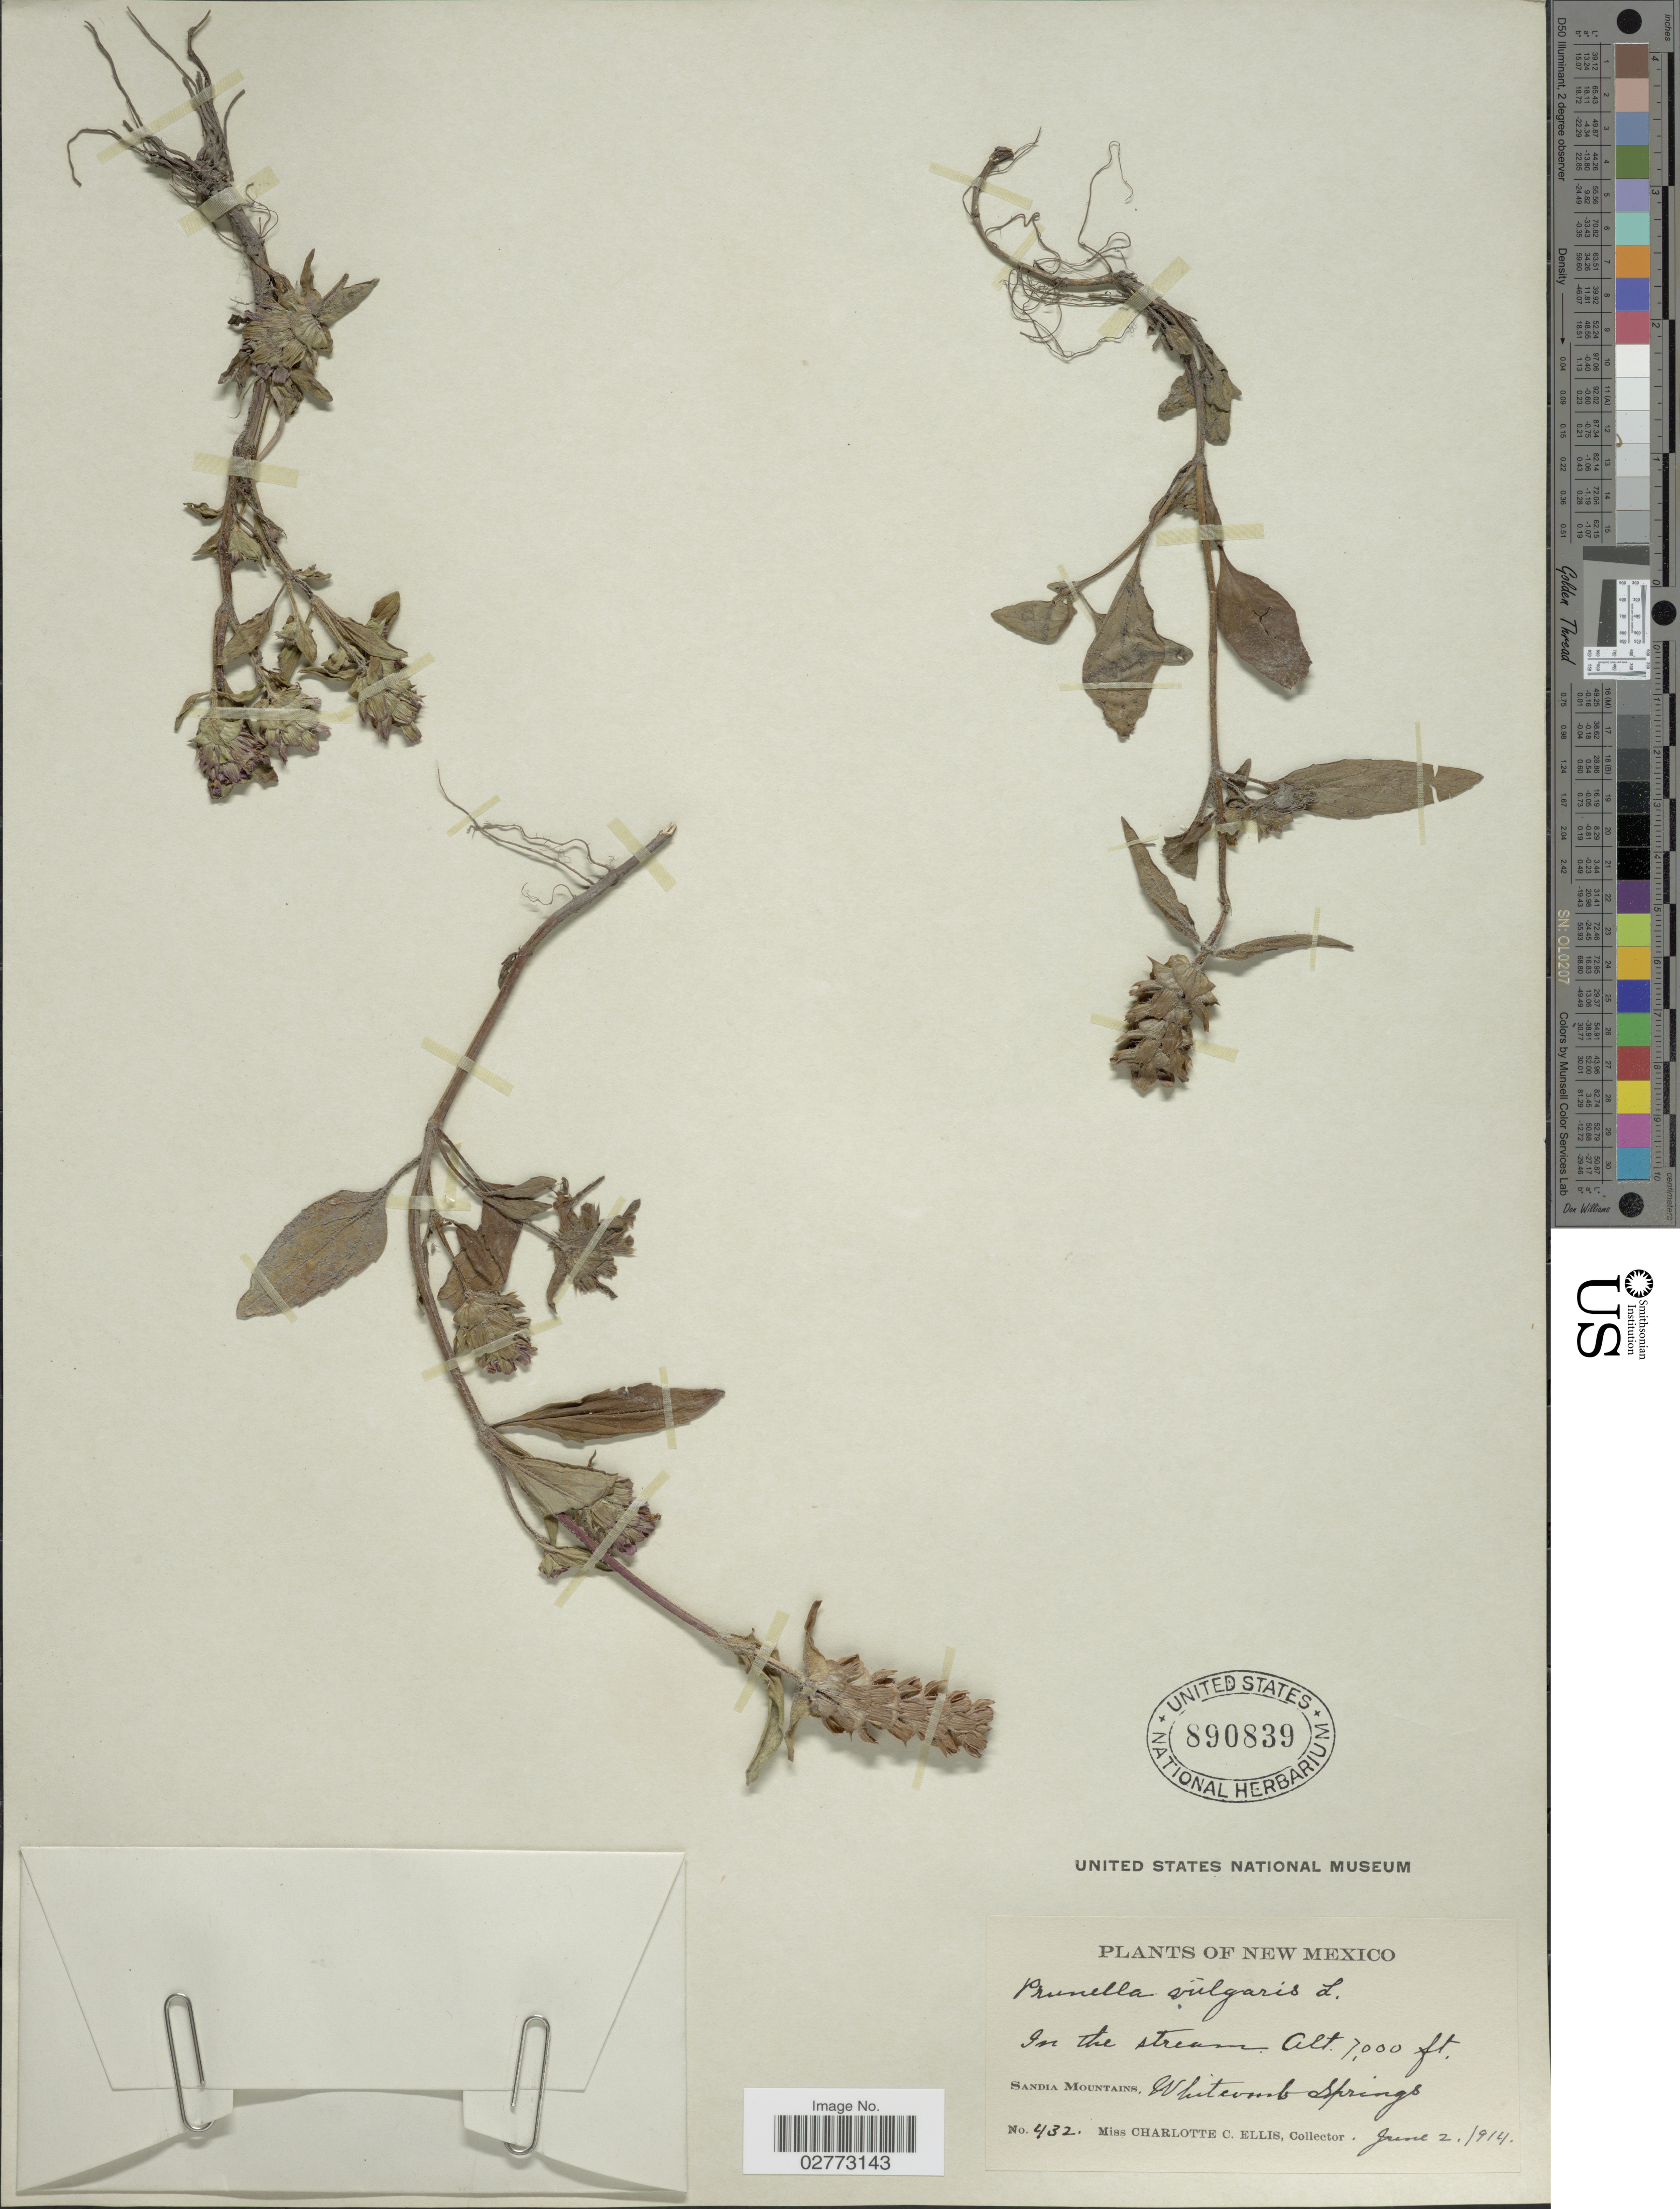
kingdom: Plantae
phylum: Tracheophyta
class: Magnoliopsida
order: Lamiales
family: Lamiaceae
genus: Prunella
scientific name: Prunella vulgaris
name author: L.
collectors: C. C. Ellis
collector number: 432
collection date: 1914-06-02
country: United States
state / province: New Mexico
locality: Whitcomb Springs, Sandia Mountains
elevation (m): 2134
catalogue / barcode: US 890839